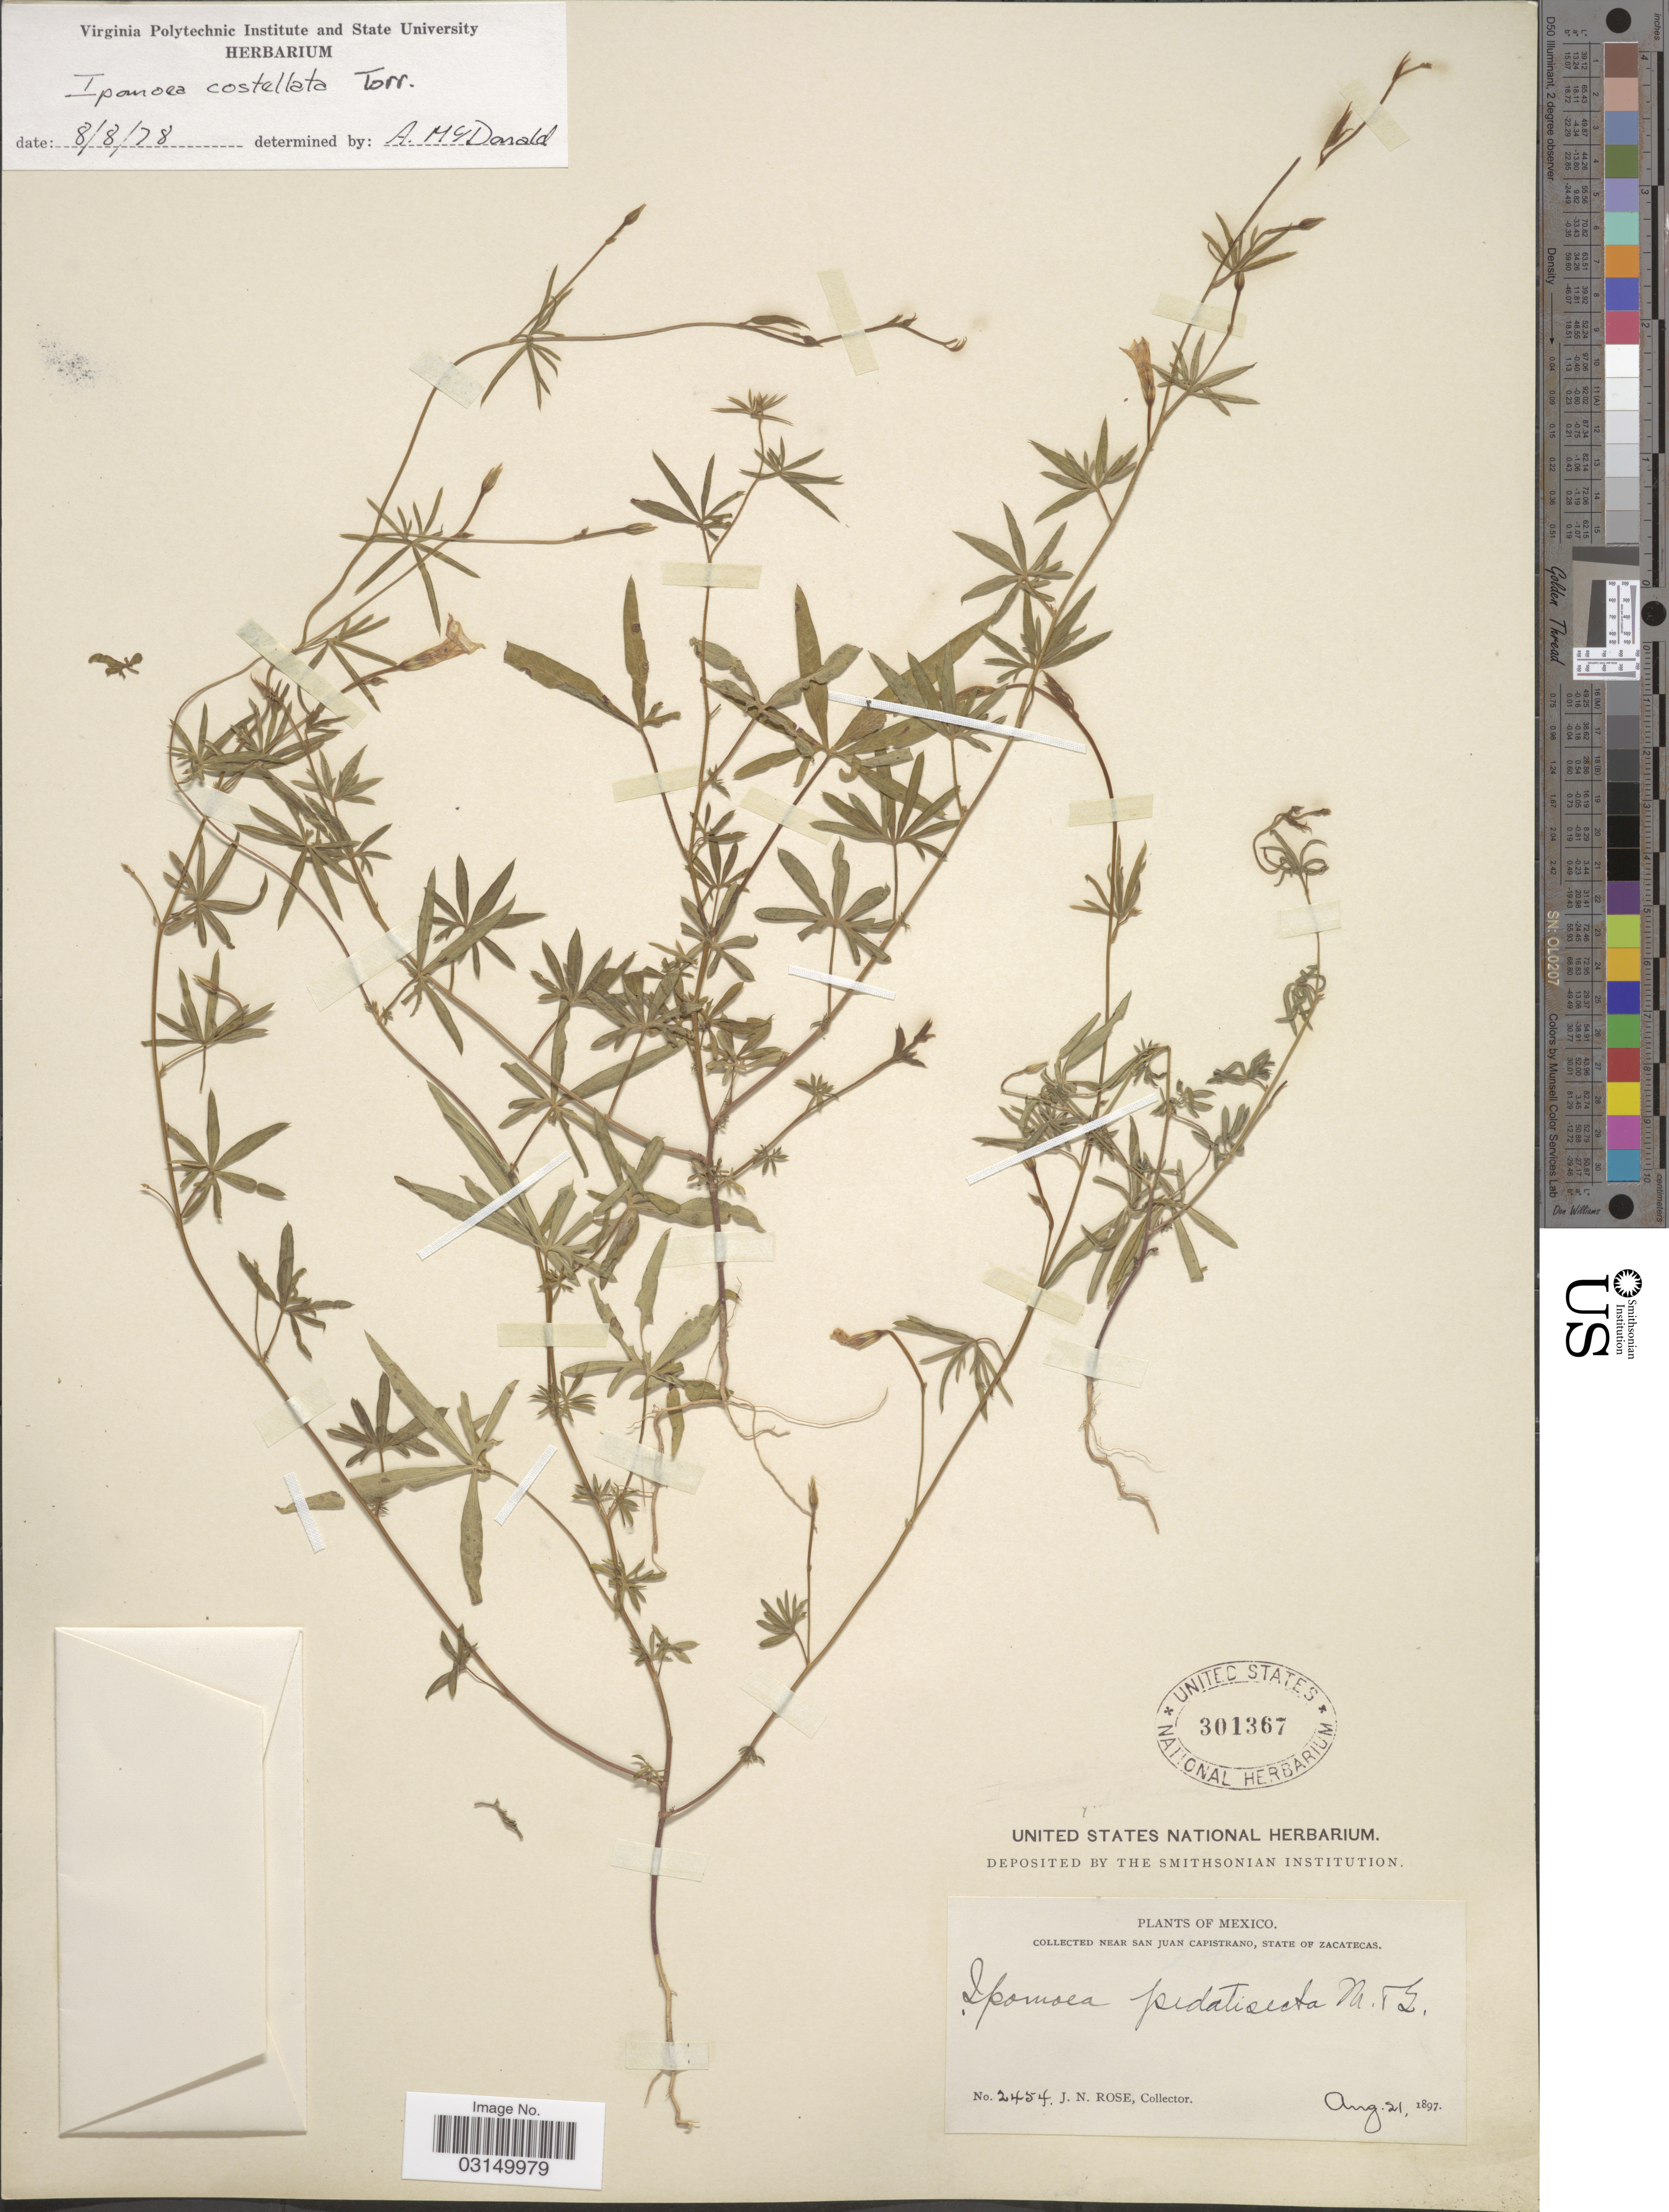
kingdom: Plantae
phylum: Tracheophyta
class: Magnoliopsida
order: Solanales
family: Convolvulaceae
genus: Ipomoea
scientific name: Ipomoea costellata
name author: Torr.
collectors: J. N. Rose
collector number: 2454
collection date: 1897-08-21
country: Mexico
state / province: Zacatecas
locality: Near San Juan Capistrano.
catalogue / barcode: US 301367